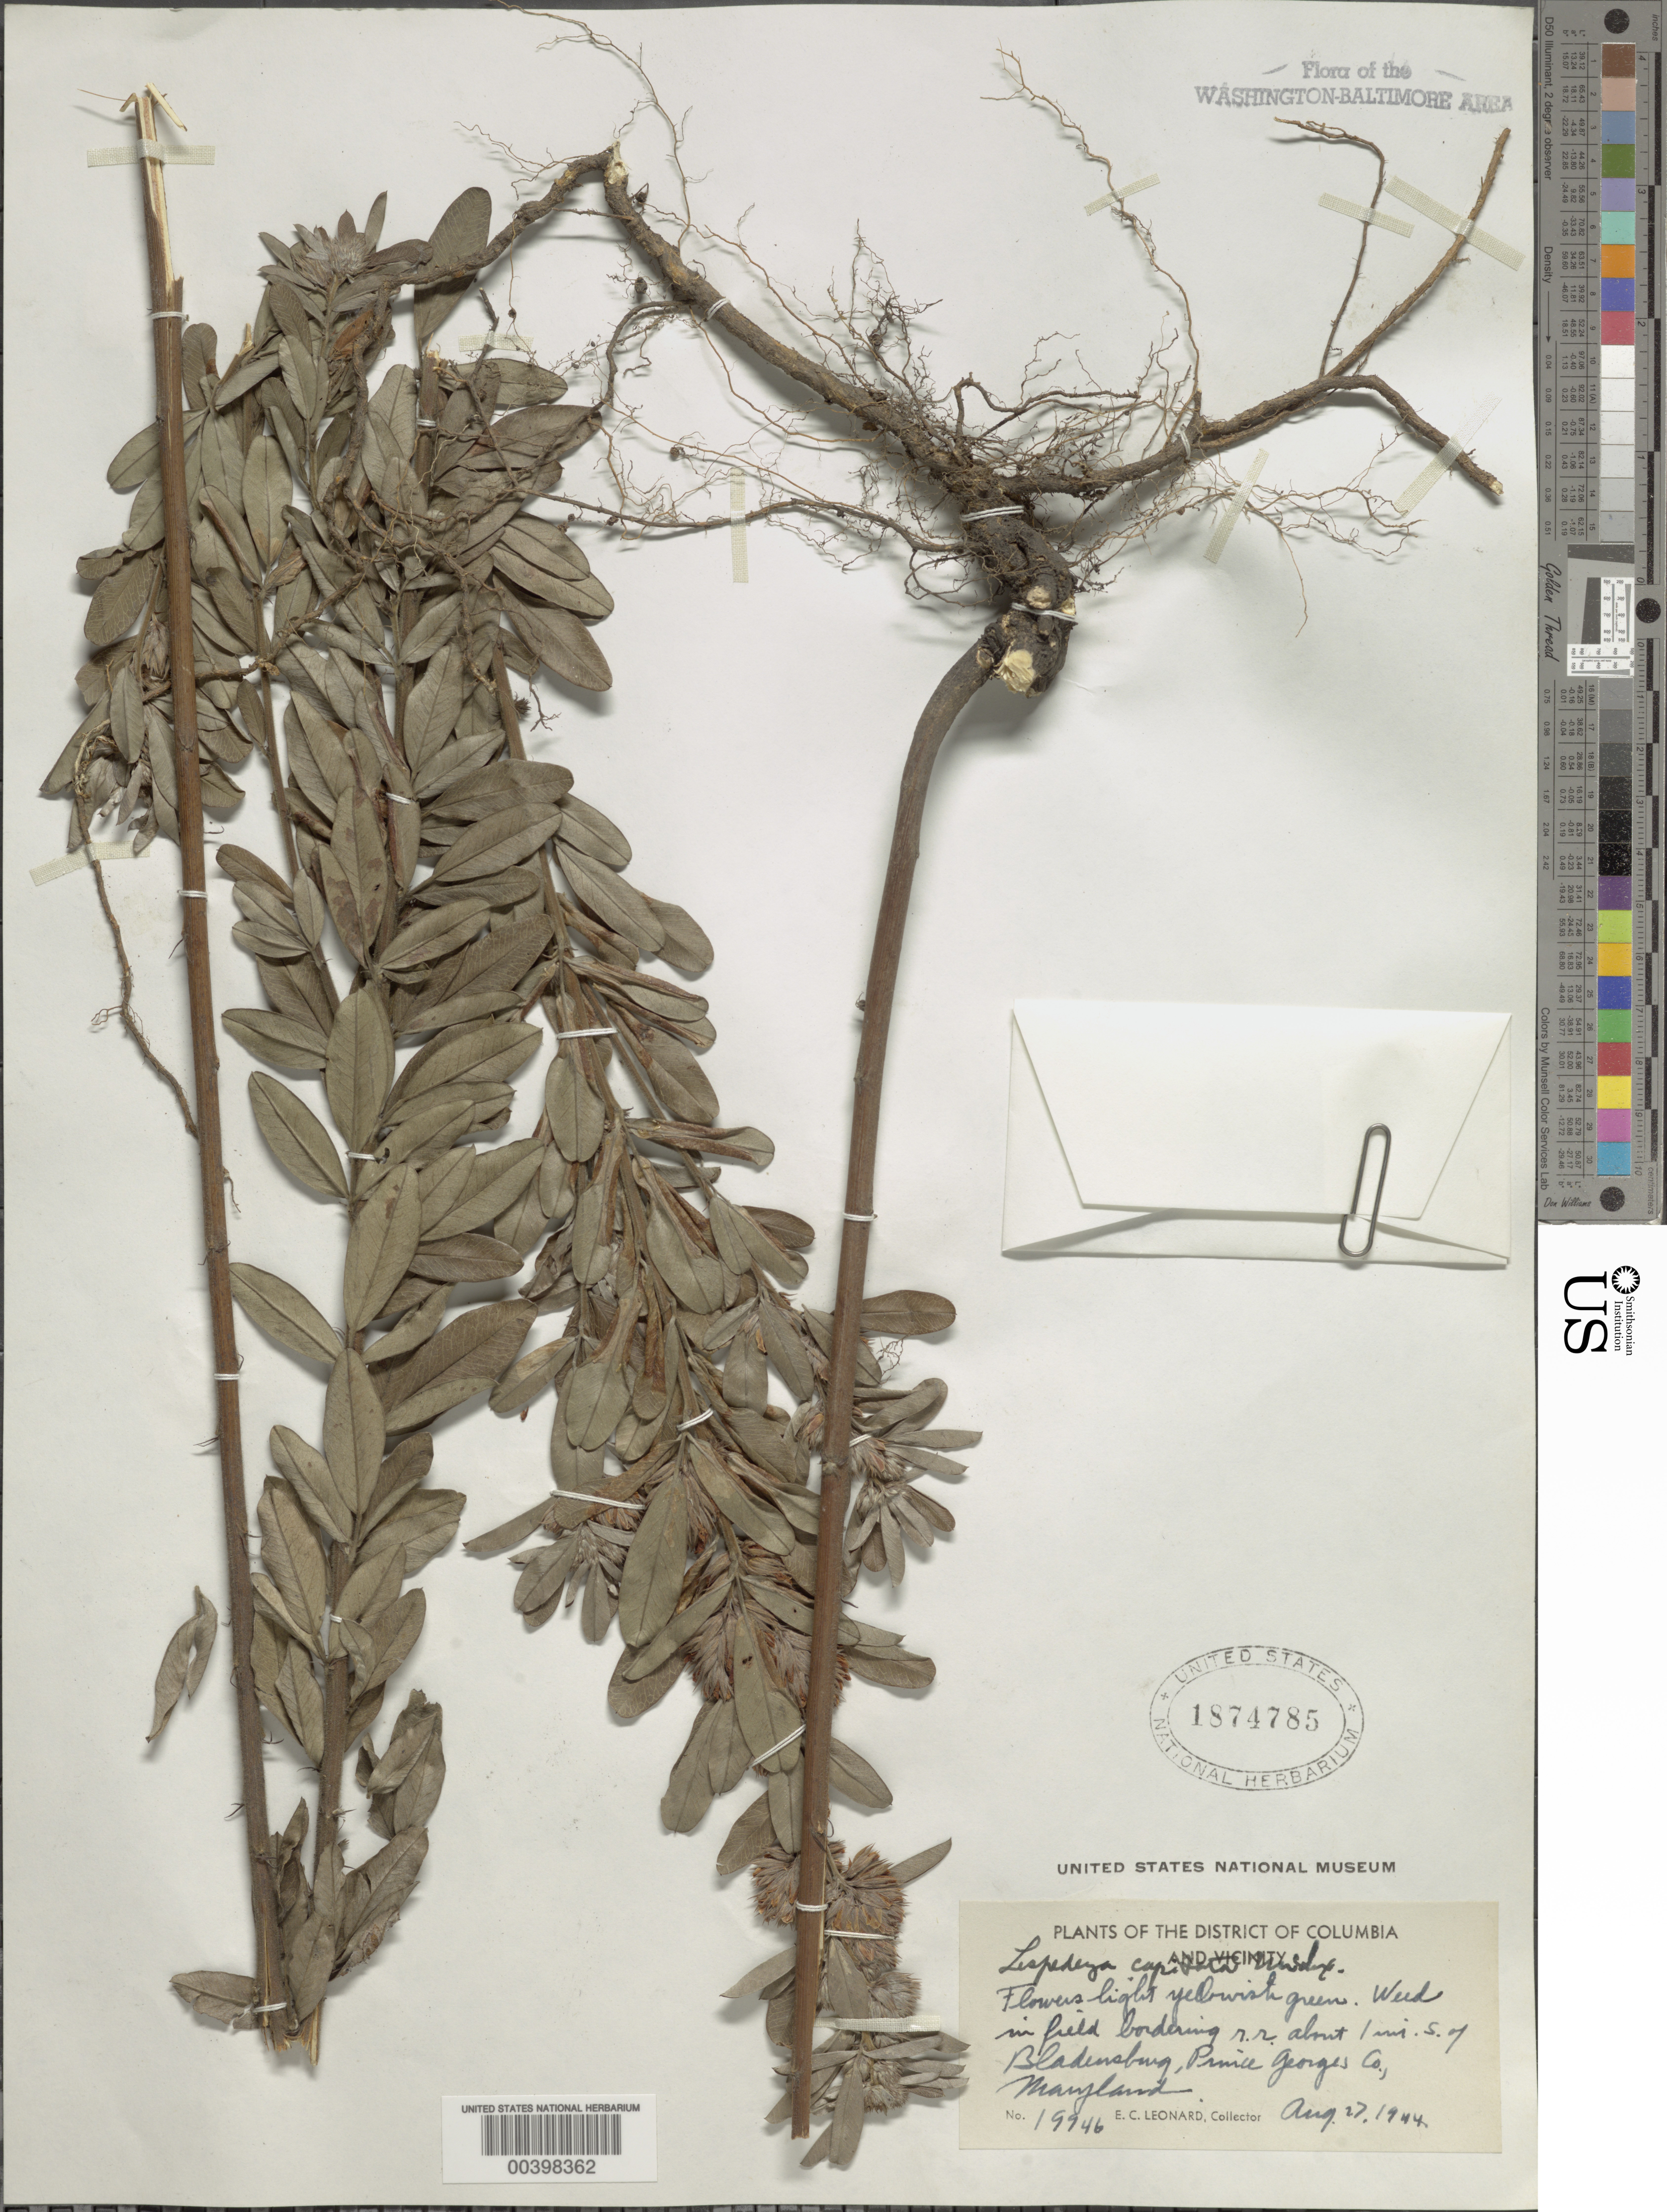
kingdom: Plantae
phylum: Tracheophyta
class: Magnoliopsida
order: Fabales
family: Fabaceae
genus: Lespedeza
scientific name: Lespedeza capitata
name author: Michx.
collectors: E. C. Leonard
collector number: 19946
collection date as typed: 27 Aug 1944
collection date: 1944-08-27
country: United States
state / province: Maryland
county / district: Prince George's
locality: Railroad near Bladensburg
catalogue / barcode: US 1874785